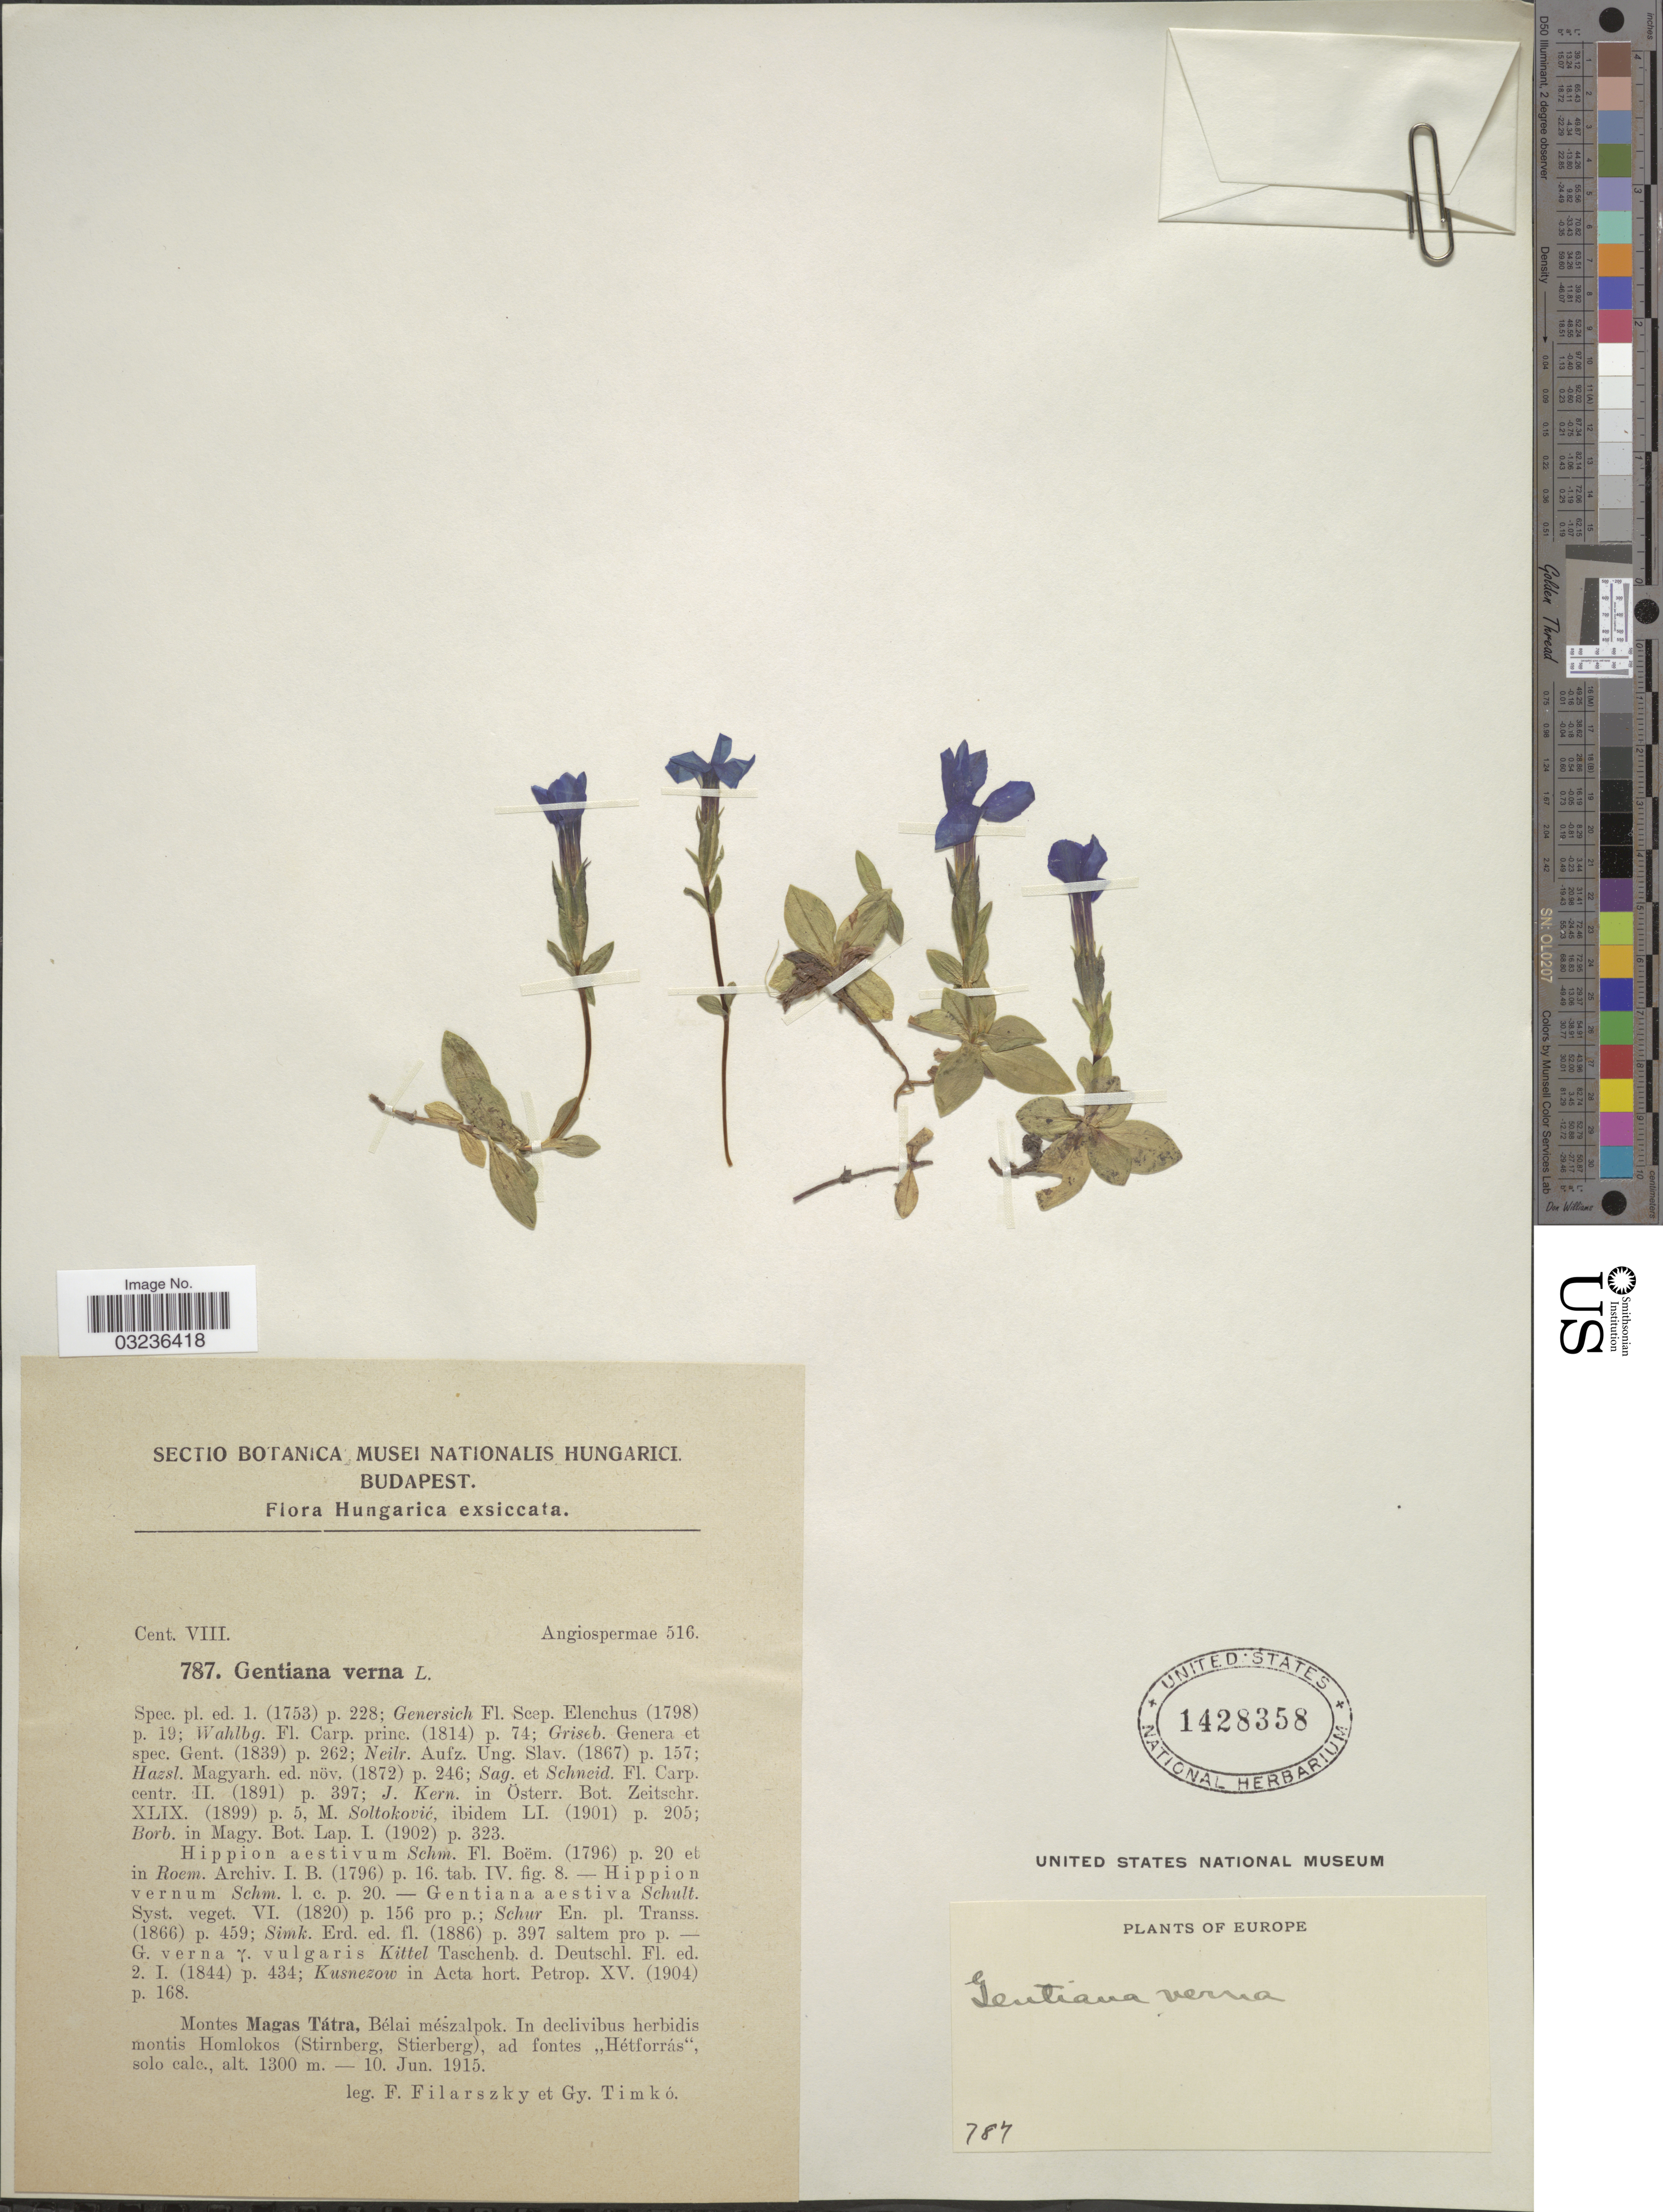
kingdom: Plantae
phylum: Tracheophyta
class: Magnoliopsida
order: Gentianales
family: Gentianaceae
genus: Gentiana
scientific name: Gentiana verna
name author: L.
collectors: F. Filarszky & G. Timko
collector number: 787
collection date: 1915-06-10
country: Hungary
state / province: Budapest, Capital District of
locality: Budapest. Montes Magas Tátra, Bélai mészalpok. In declivibus herbidis montis Homlokos (Stirnberg, Stierberg), ad fontes "Hétforrás", solo calc.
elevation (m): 1300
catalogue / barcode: US 1428358